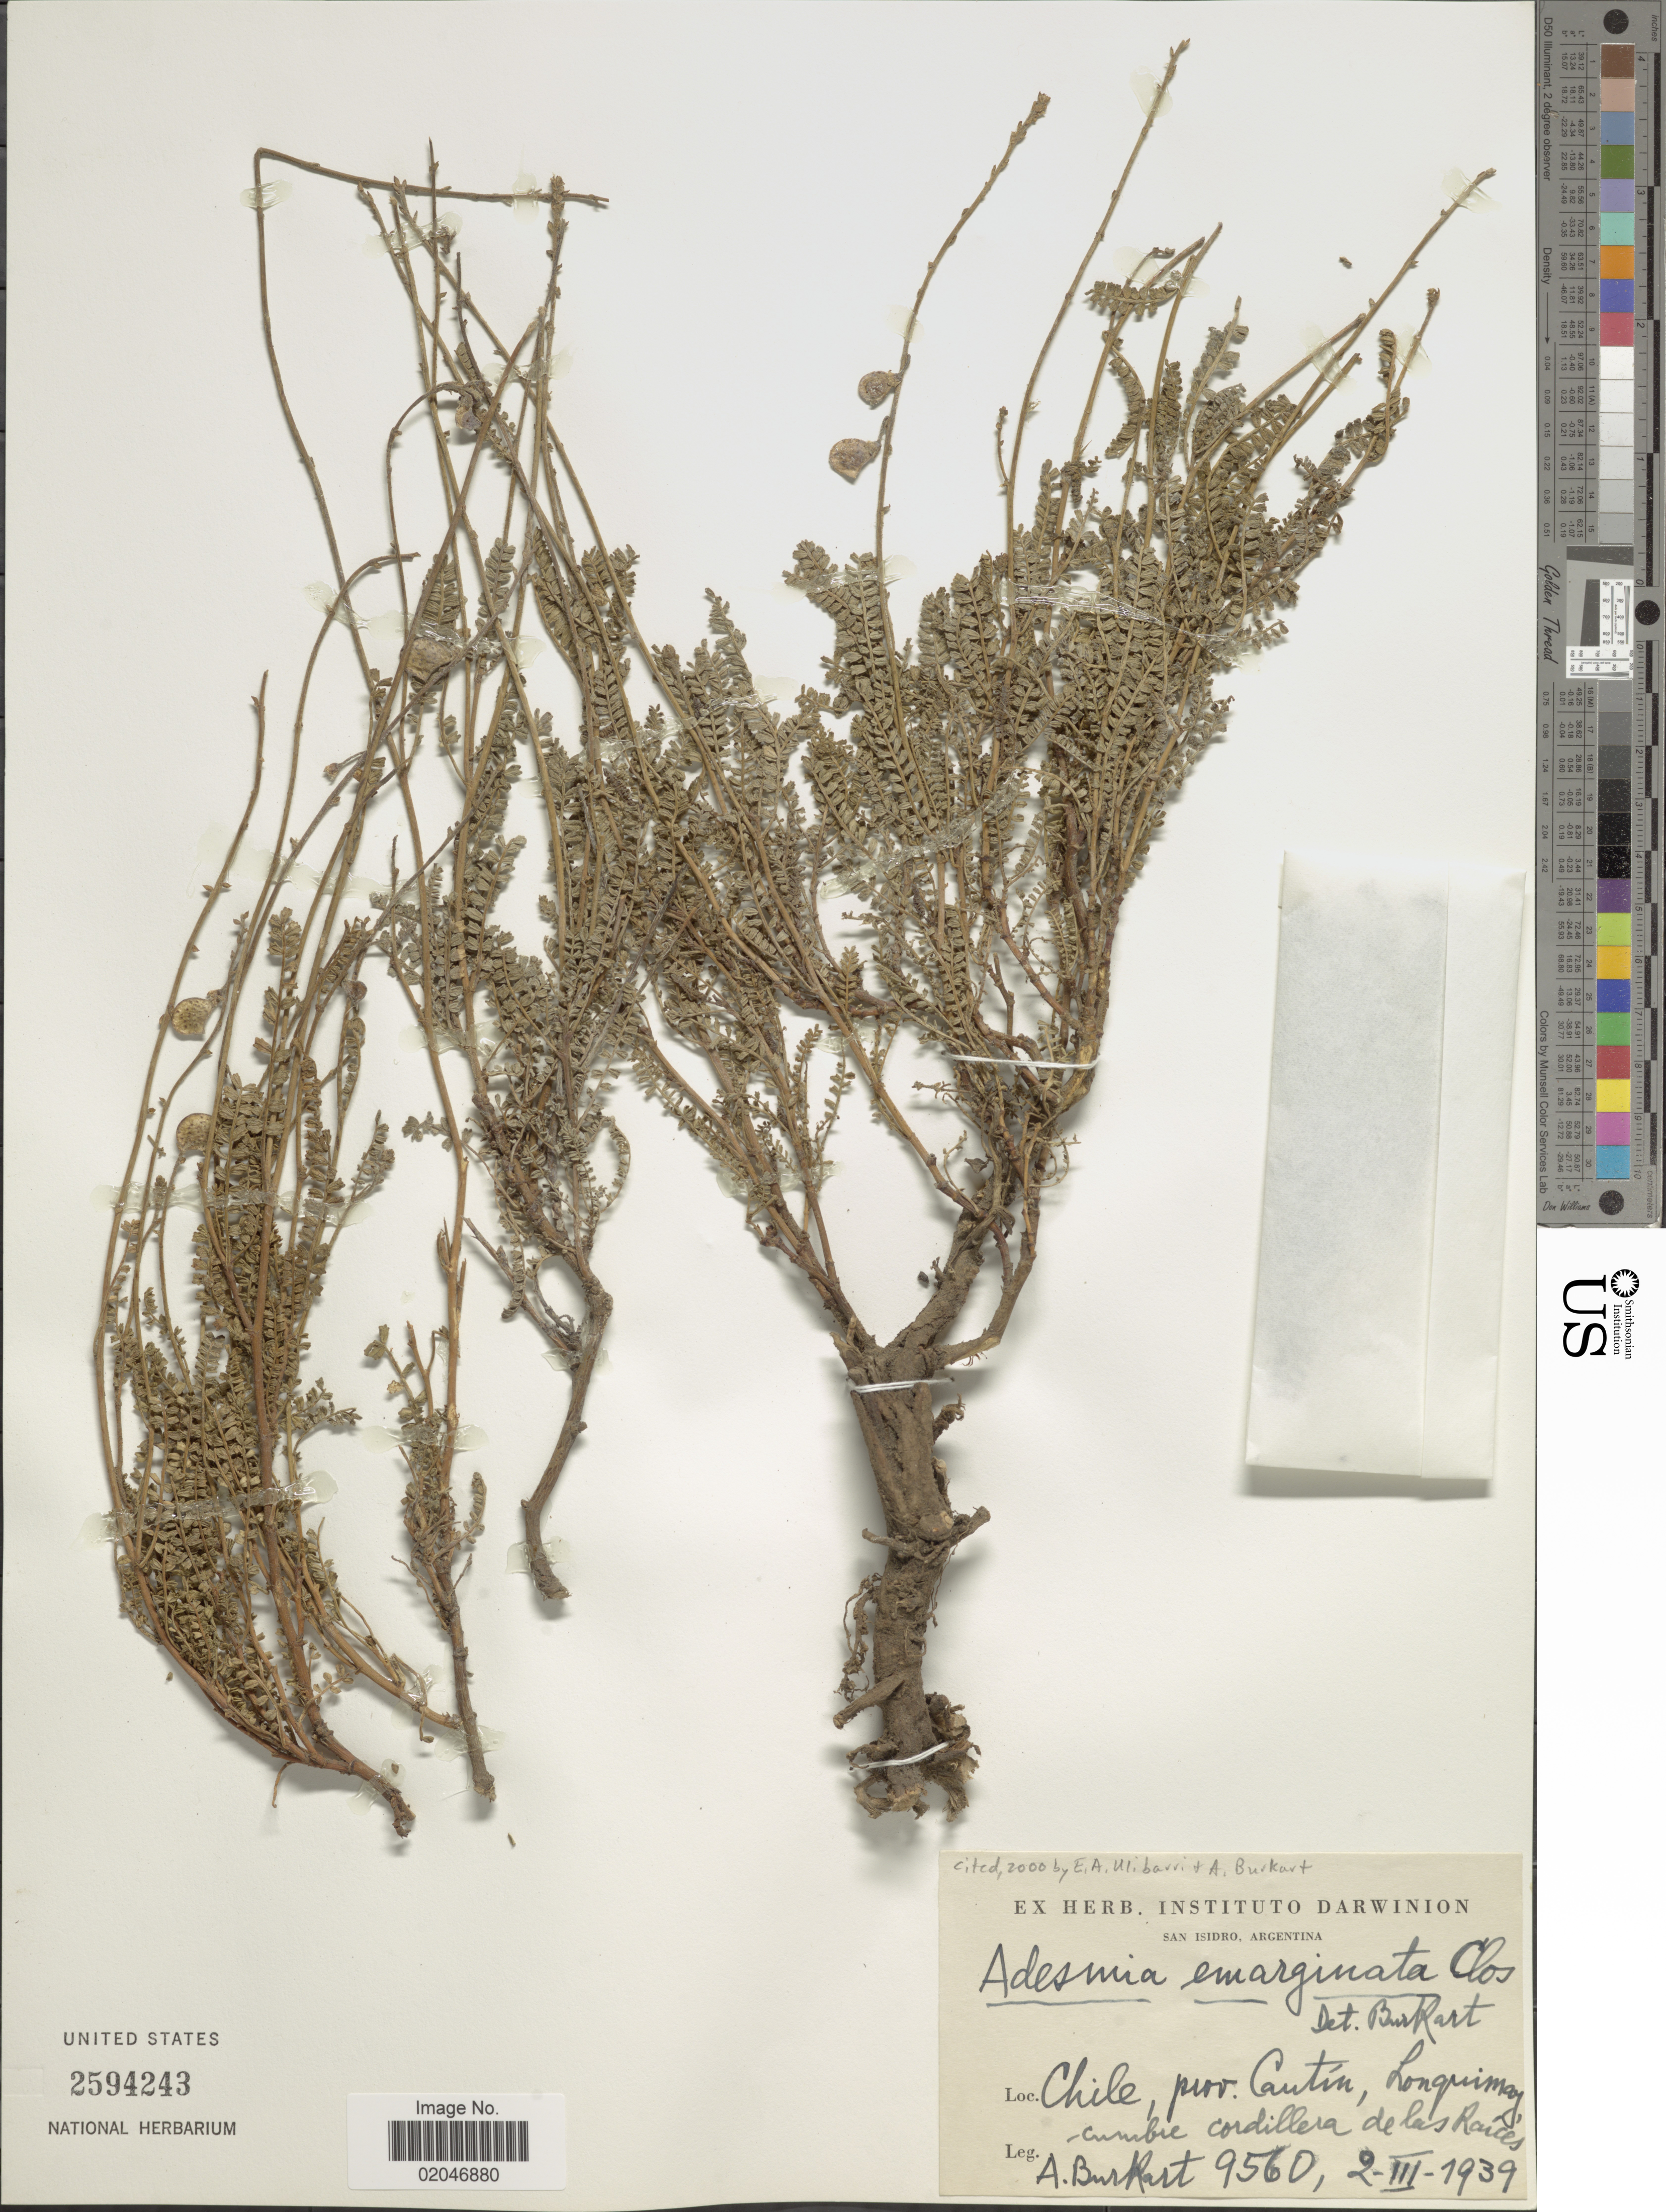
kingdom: Plantae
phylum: Tracheophyta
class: Magnoliopsida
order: Fabales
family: Fabaceae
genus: Adesmia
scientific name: Adesmia emarginata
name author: Clos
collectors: A. E. Burkart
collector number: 9560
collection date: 1939-03-02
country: Chile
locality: Prov. Cautin, Lonquimay cumbre cordillera de las Raíces.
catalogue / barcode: US 2594243